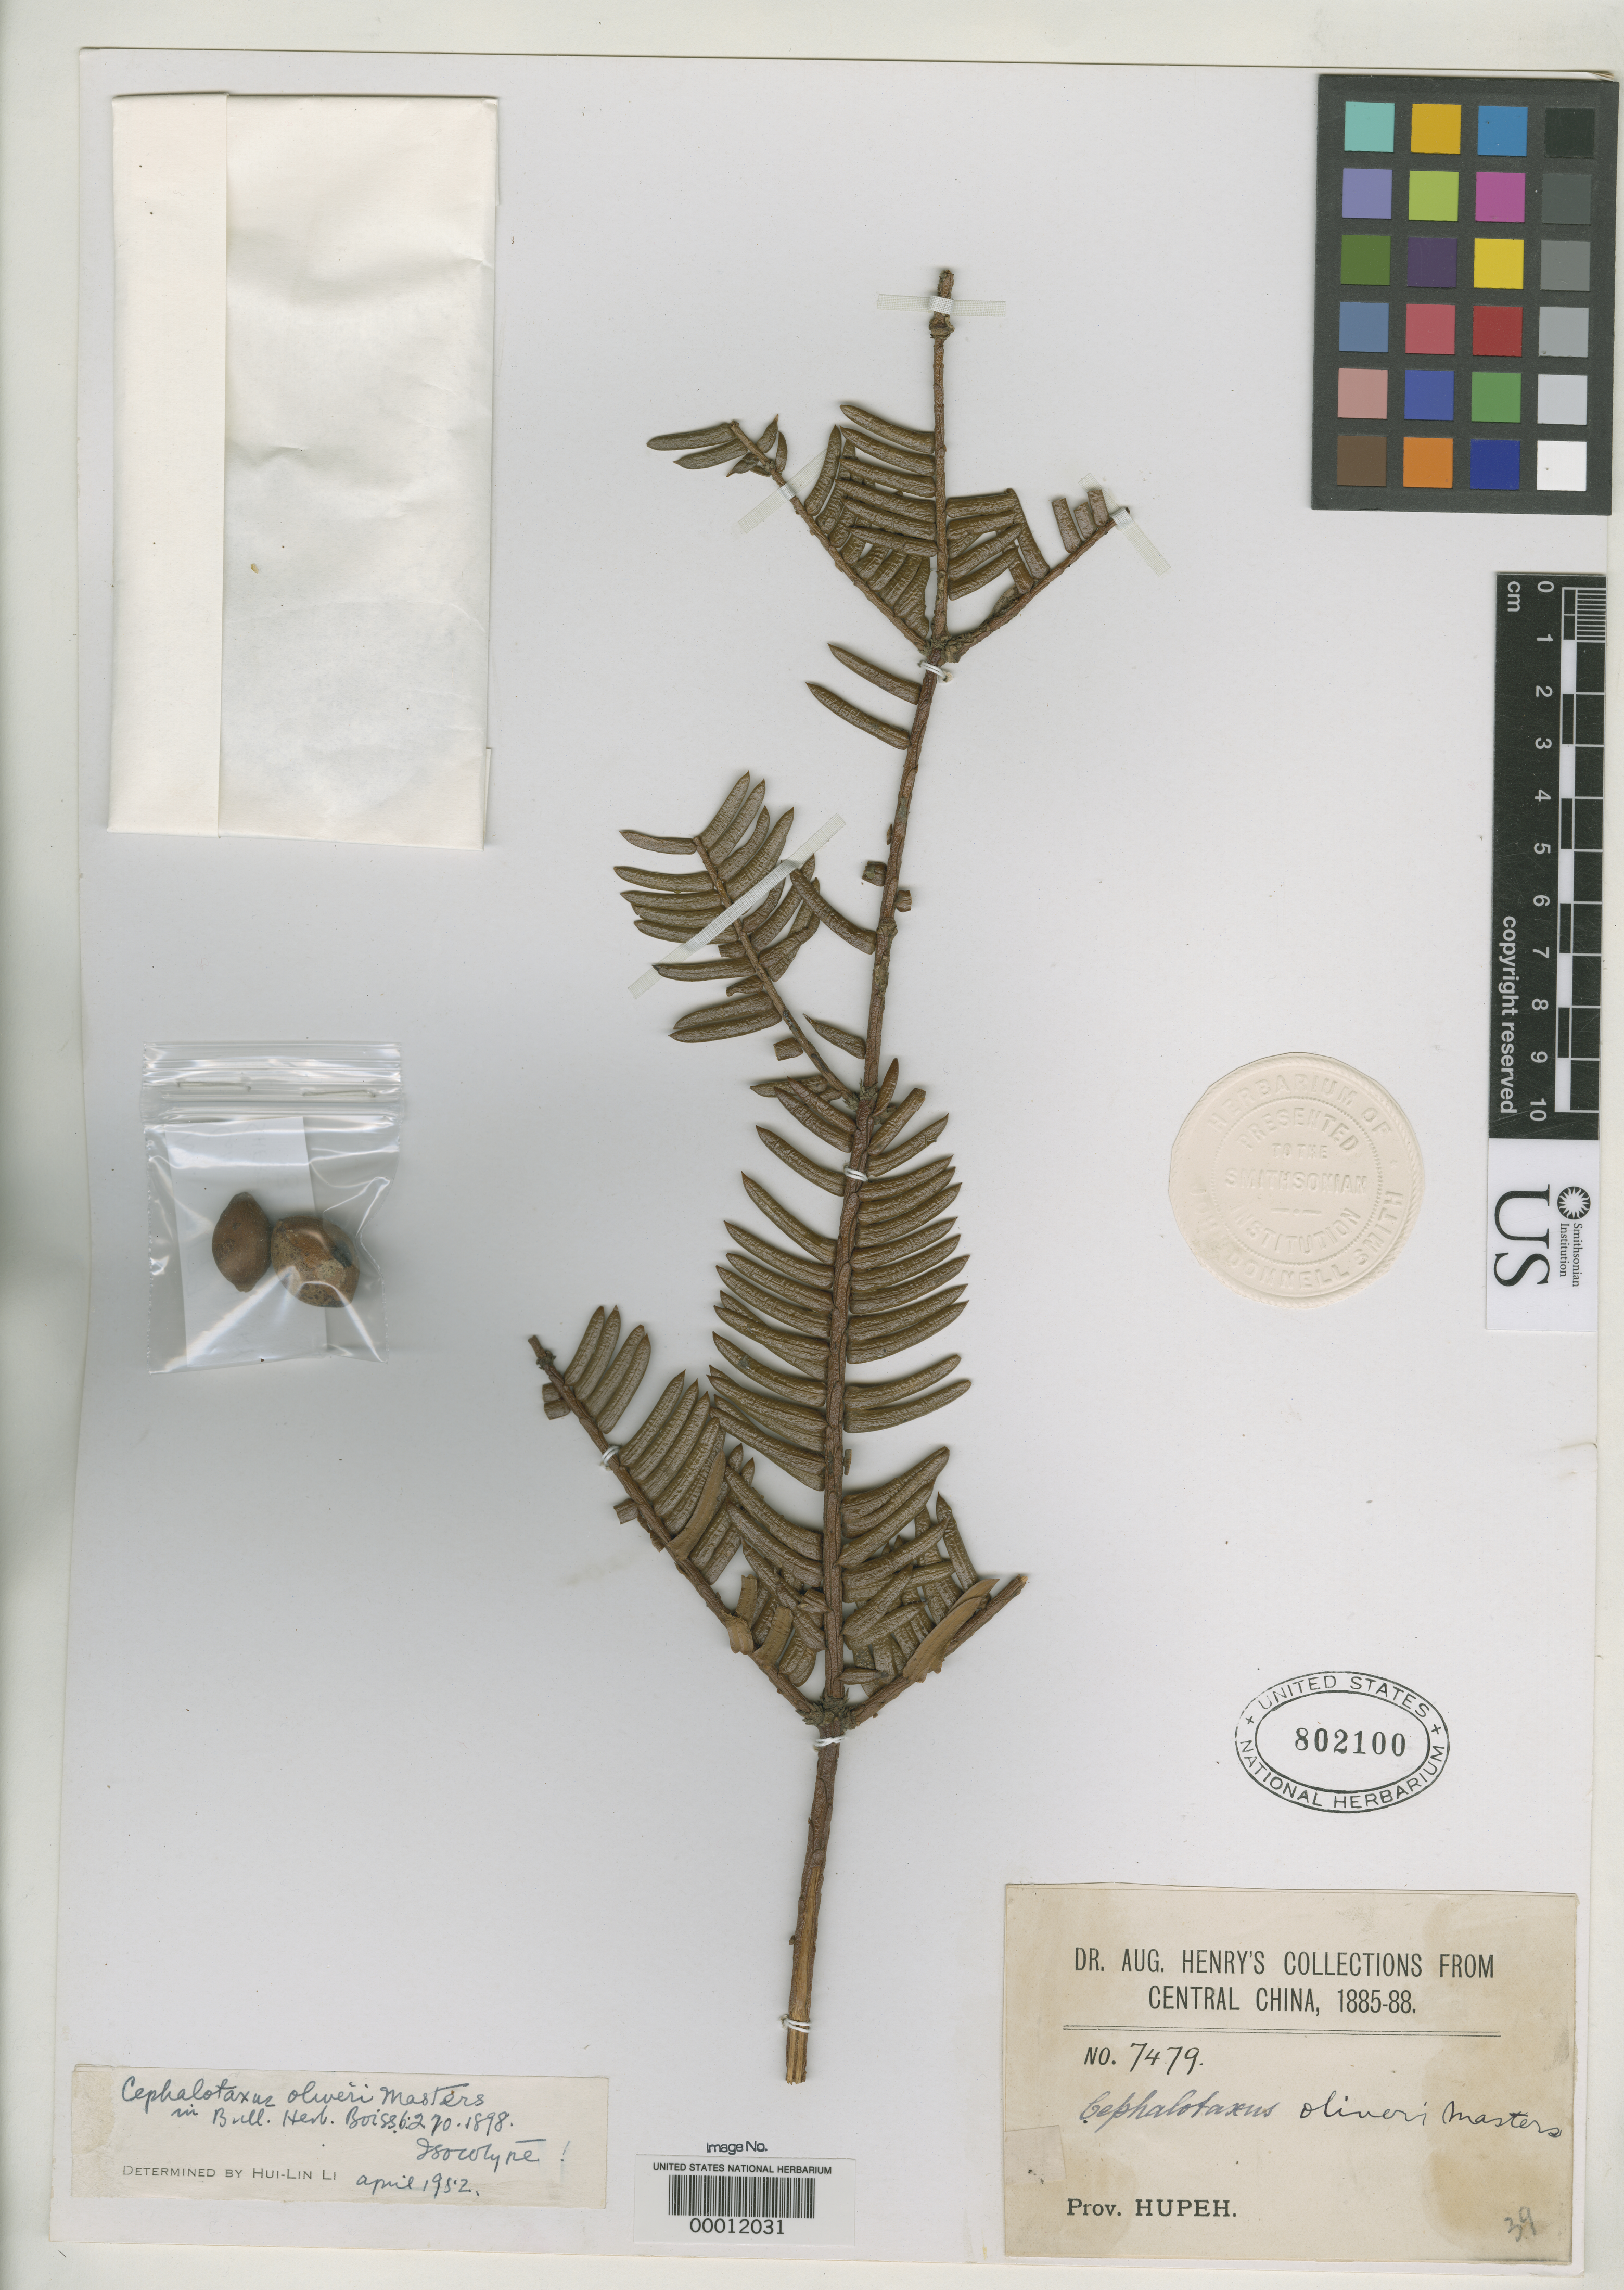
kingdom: Plantae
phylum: Tracheophyta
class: Pinopsida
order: Pinales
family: Cephalotaxaceae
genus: Cephalotaxus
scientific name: Cephalotaxus oliveri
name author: Mast.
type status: Isotype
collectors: A. Henry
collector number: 7479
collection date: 1885/1888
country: China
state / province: Hubei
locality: Central China. Prov. Hupeh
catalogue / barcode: US 802100